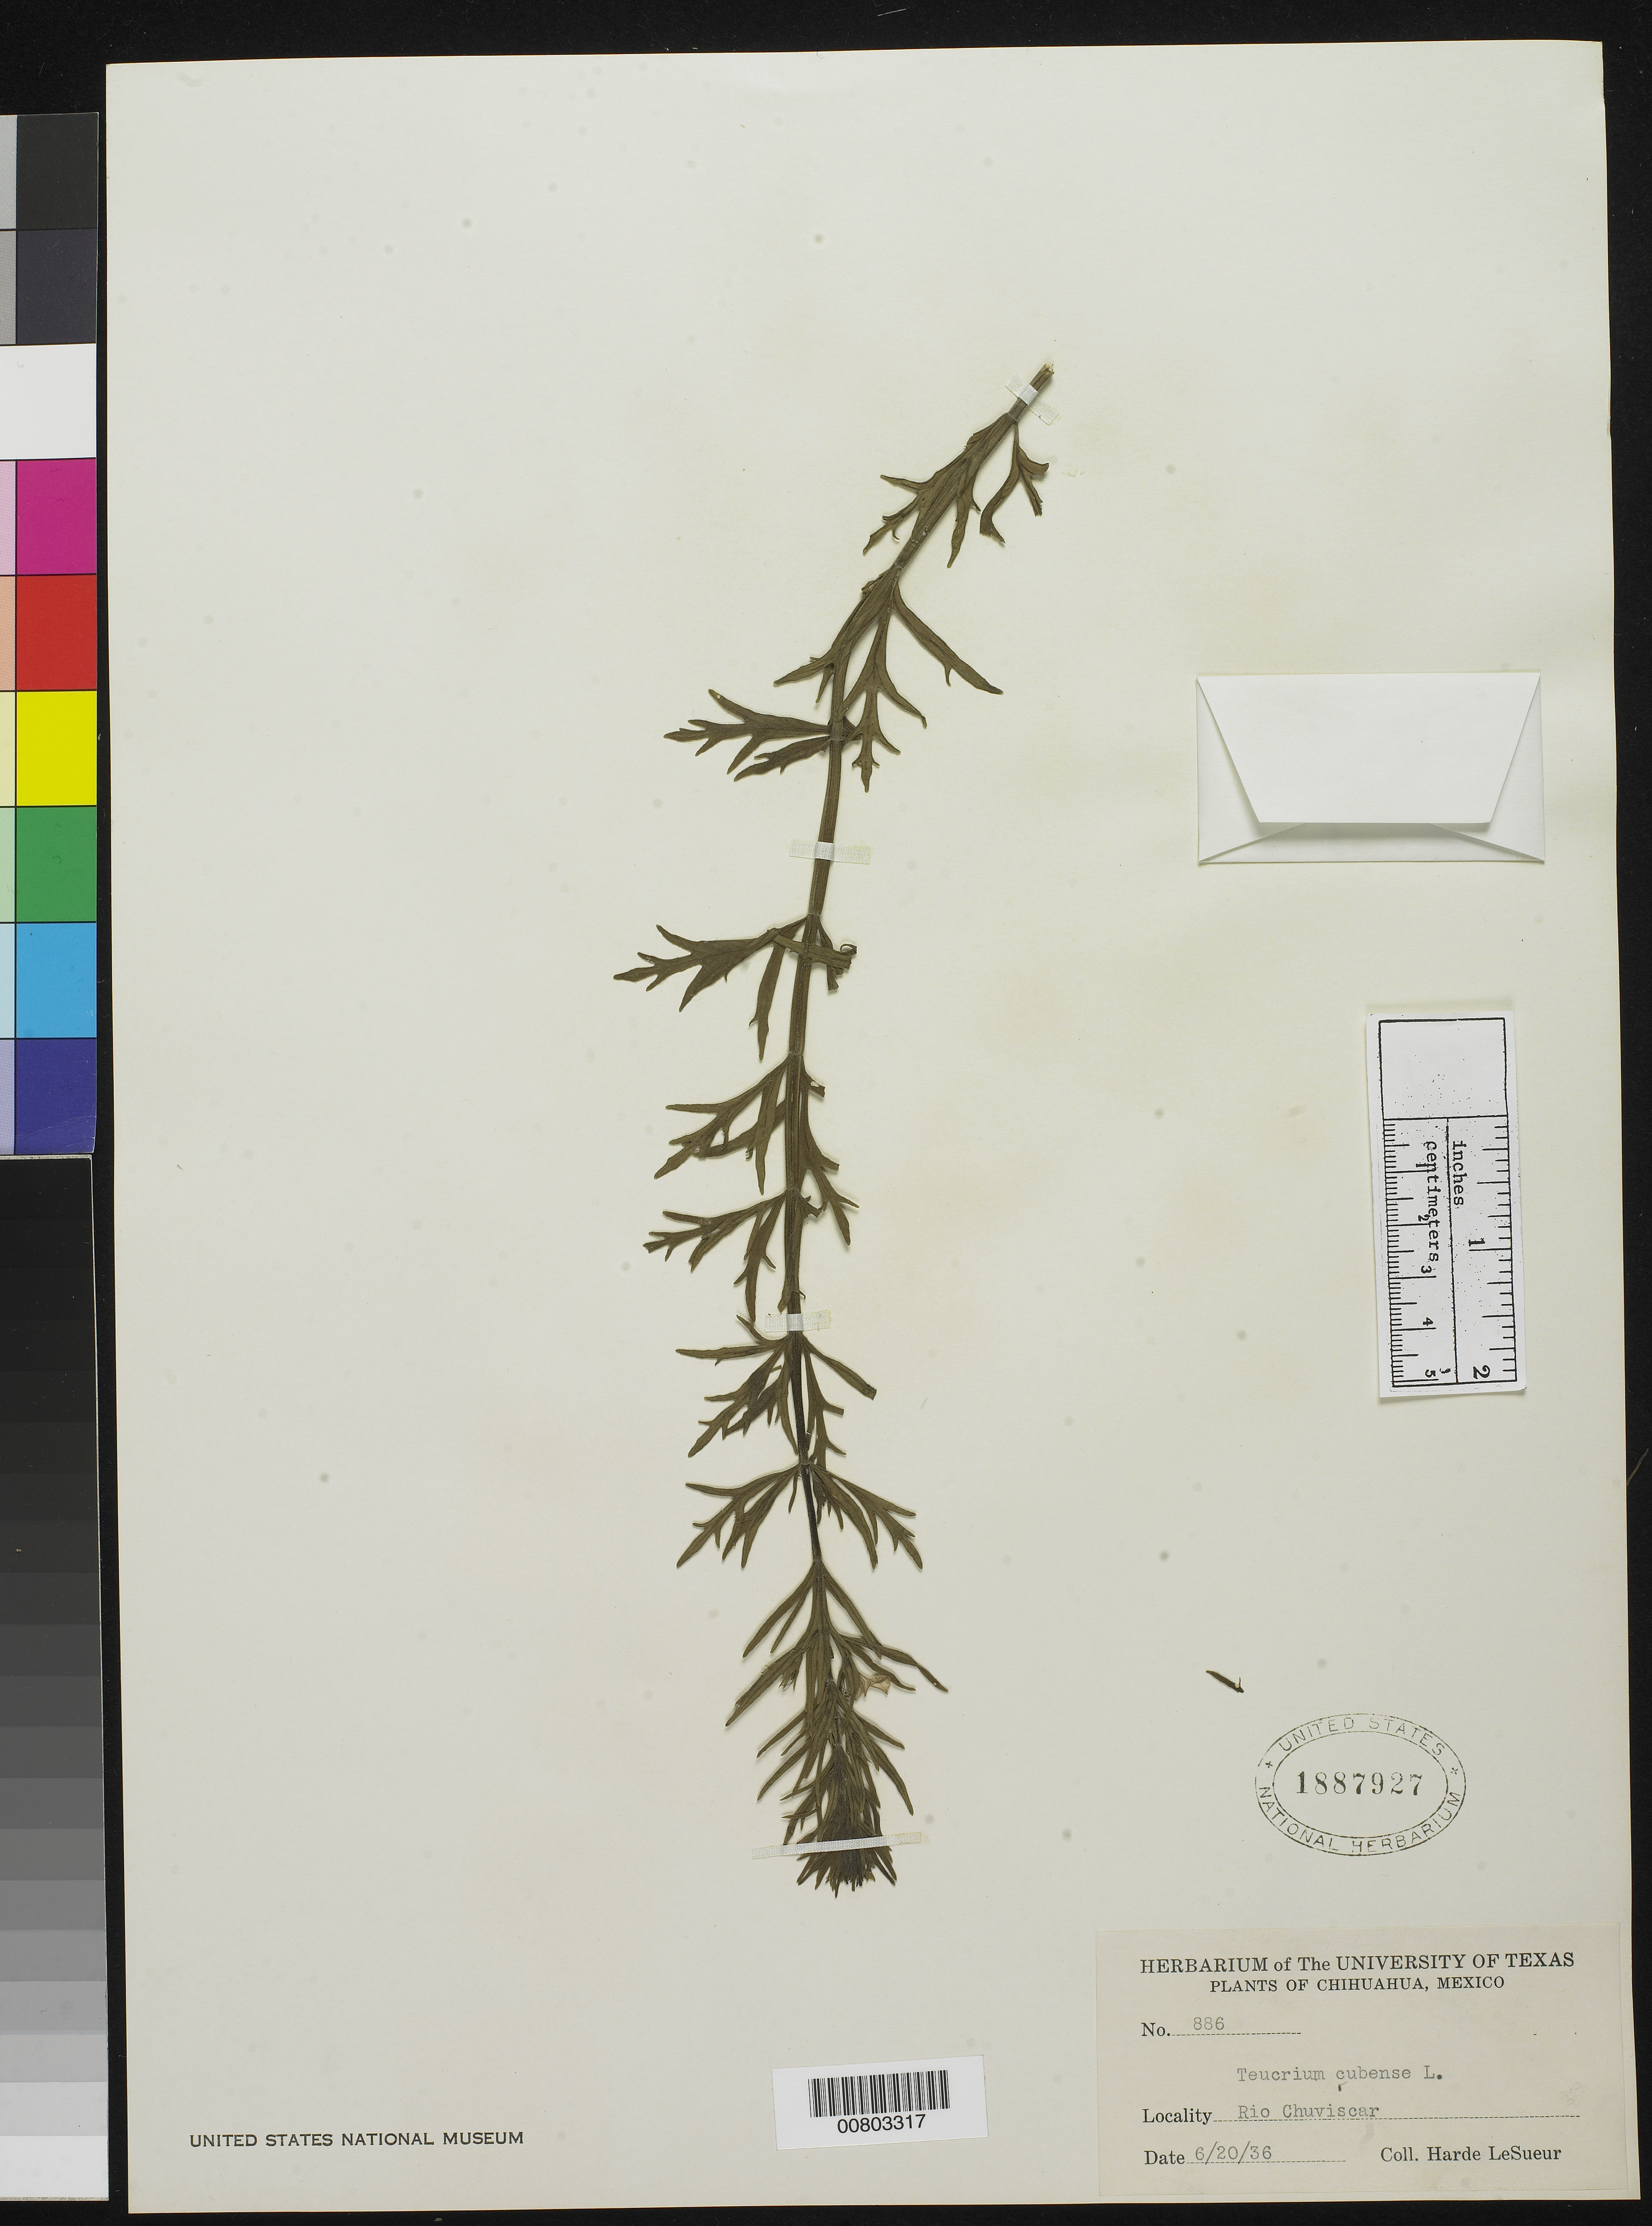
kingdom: Plantae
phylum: Tracheophyta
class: Magnoliopsida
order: Lamiales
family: Lamiaceae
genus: Teucrium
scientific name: Teucrium cubense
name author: Jacq.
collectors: D. H. LeSueur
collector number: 886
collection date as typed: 20 Jun 1936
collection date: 1936-06-20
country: Mexico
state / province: Chihuahua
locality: Rio Chuviscar, Chihuahua.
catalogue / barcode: US 1887927